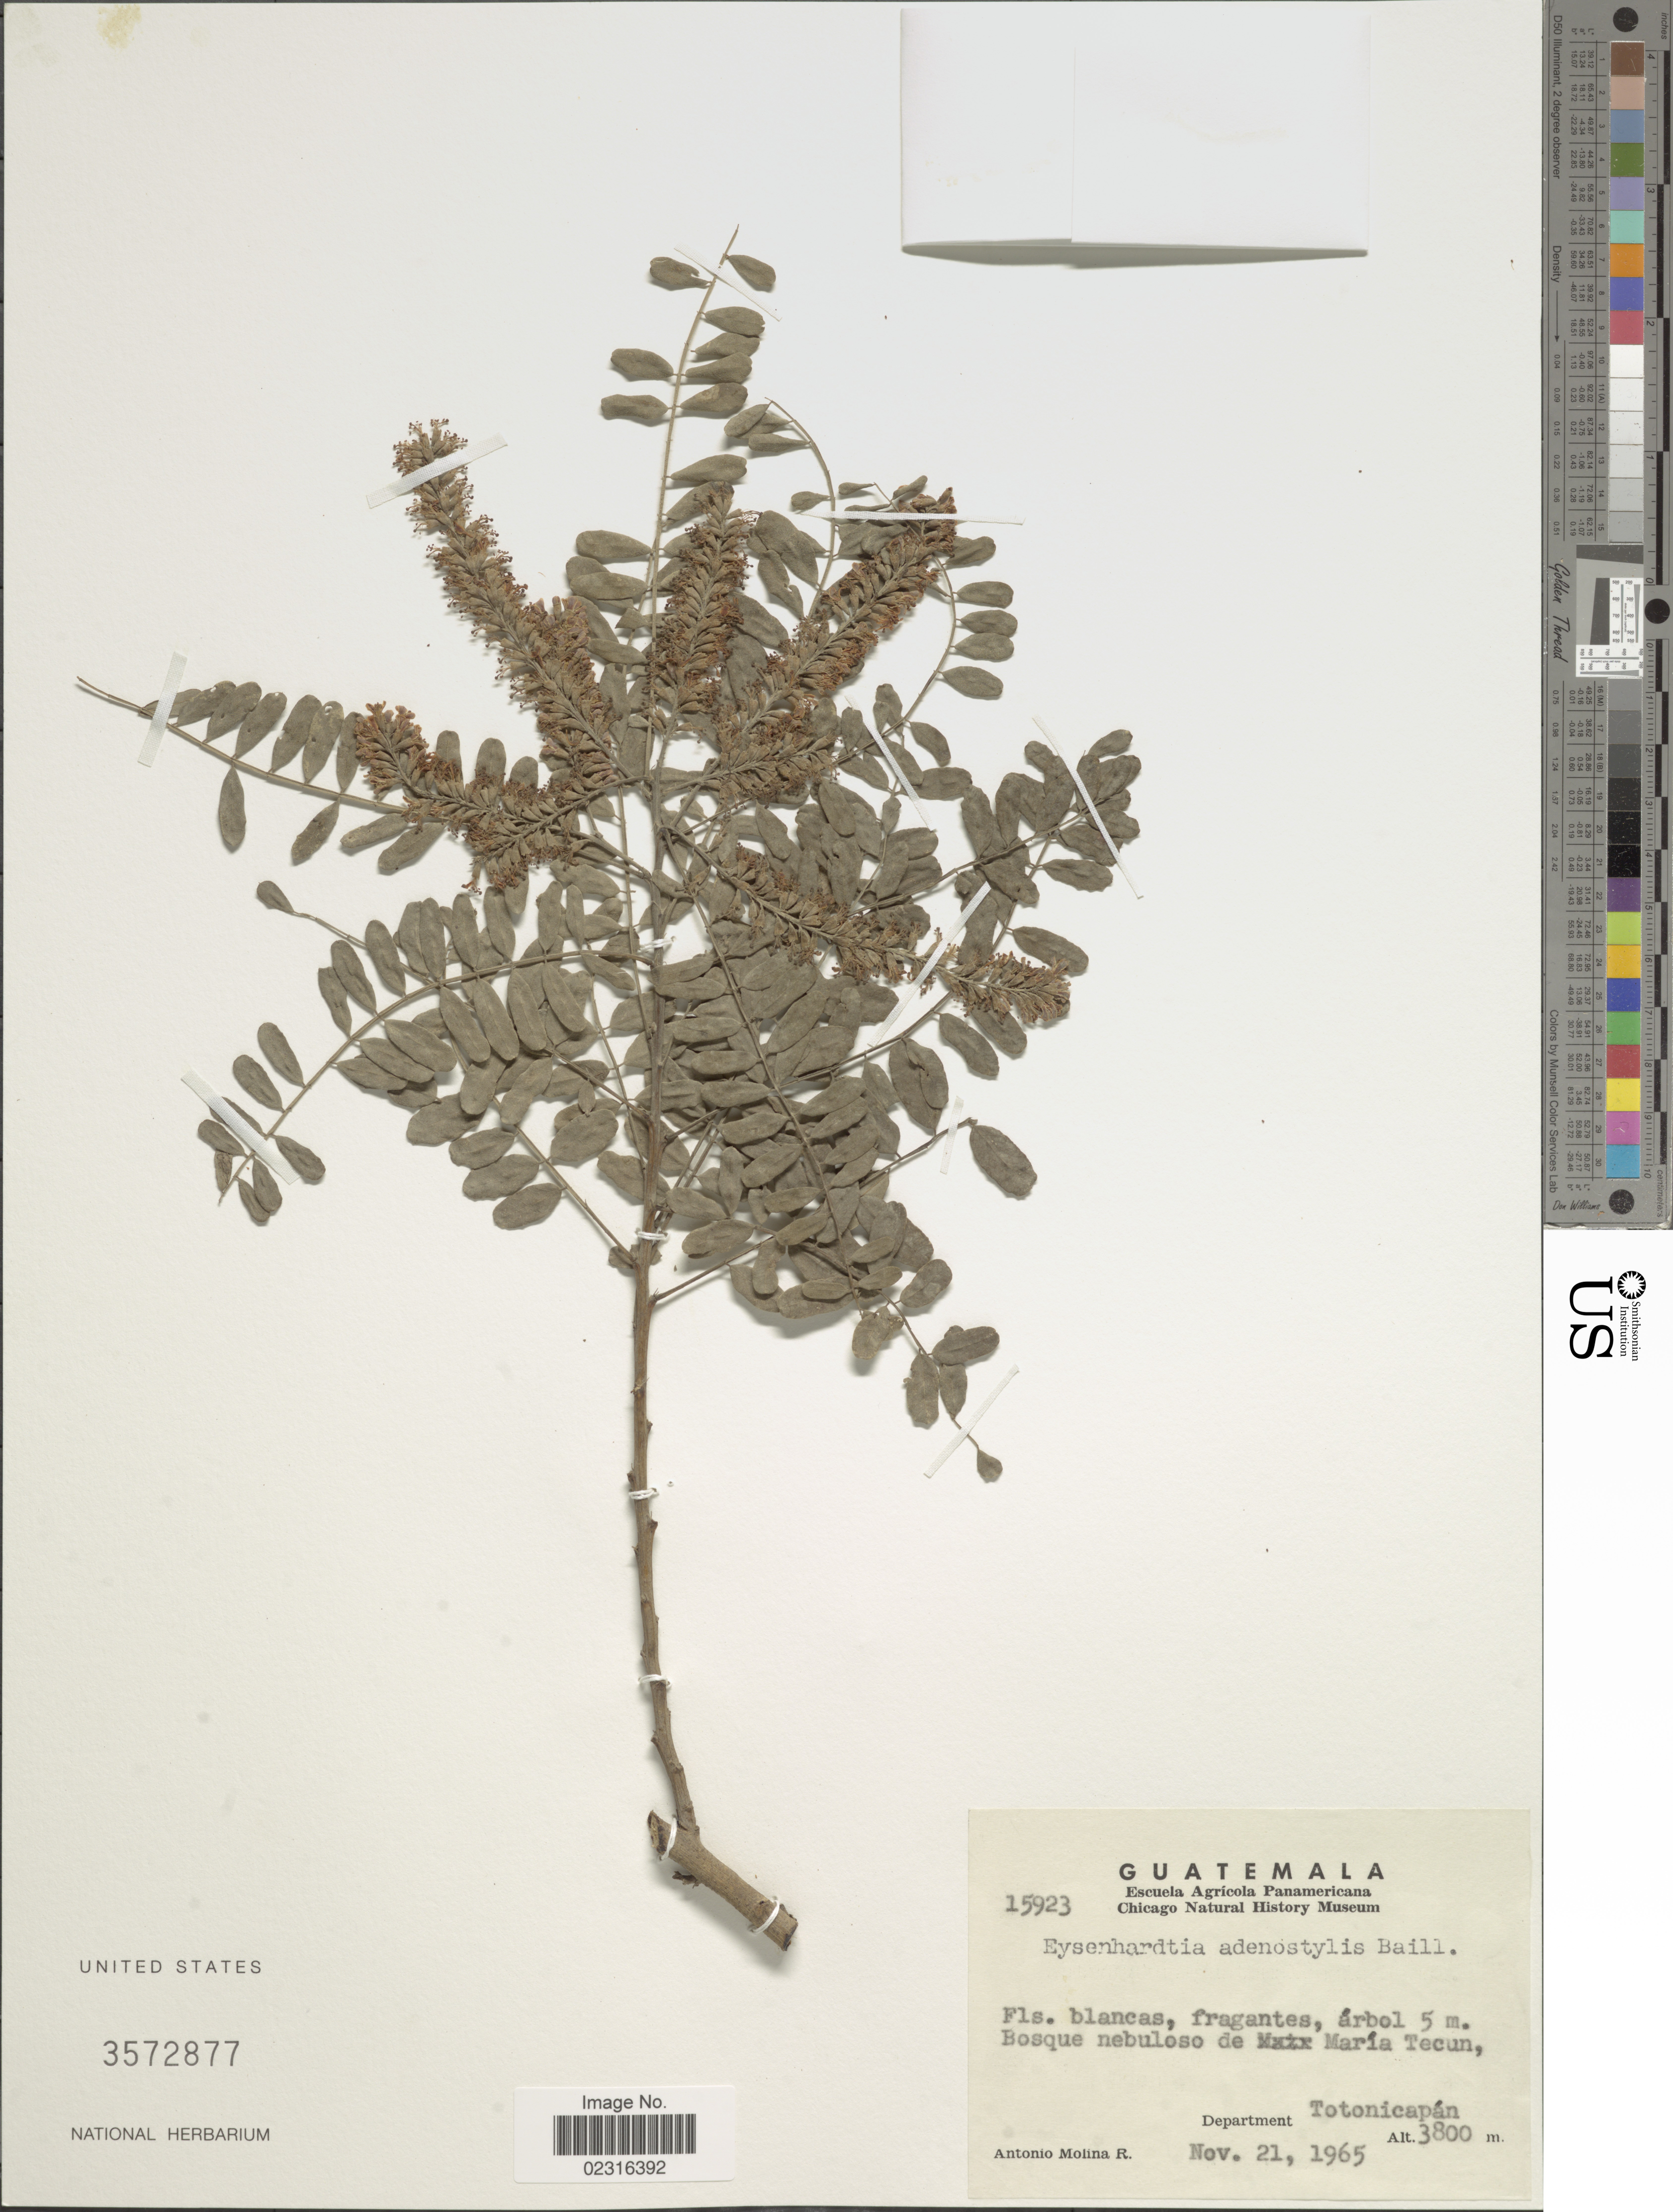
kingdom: Plantae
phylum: Tracheophyta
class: Magnoliopsida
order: Fabales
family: Fabaceae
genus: Eysenhardtia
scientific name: Eysenhardtia adenostylis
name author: Baill.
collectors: A. Molina R.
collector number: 15923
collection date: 1965-11-21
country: Guatemala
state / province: Totonicapan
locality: Bosque nebuloso de Maria Tecun.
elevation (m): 3800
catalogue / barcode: US 3572877